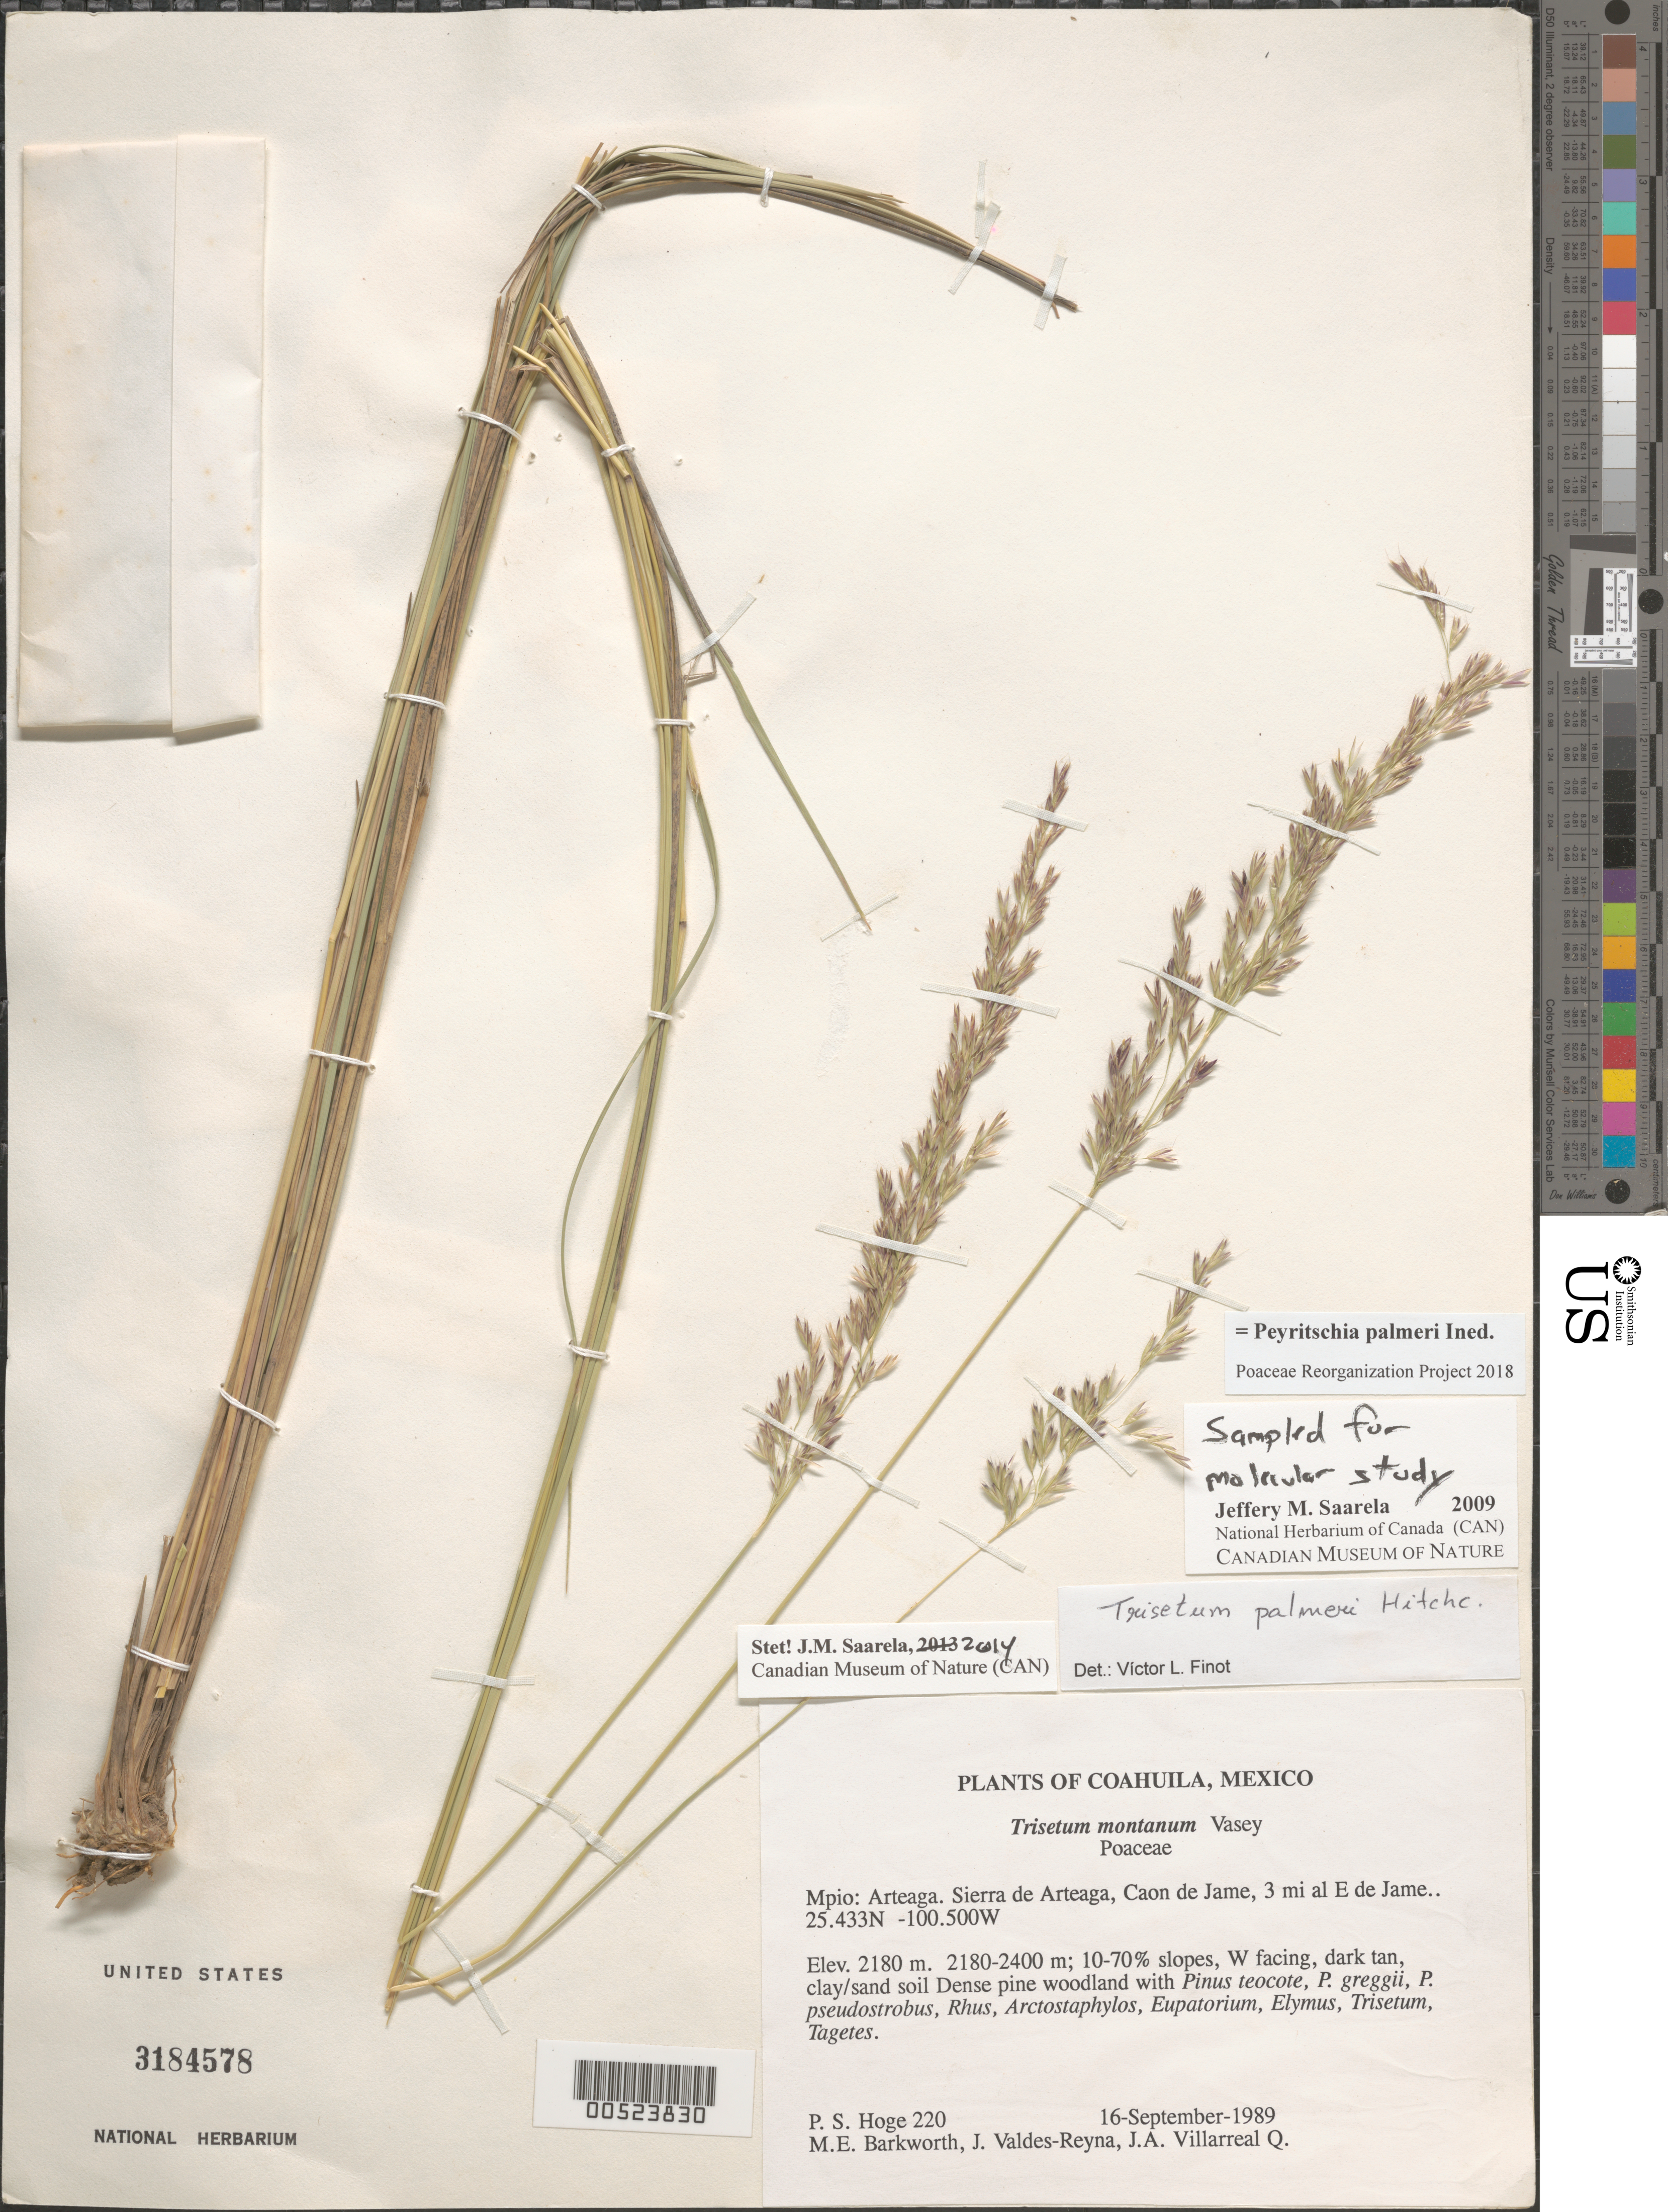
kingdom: Plantae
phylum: Tracheophyta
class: Liliopsida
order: Poales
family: Poaceae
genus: Peyritschia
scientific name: Peyritschia palmeri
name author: (Hitchc.) P.M. Peterson et al.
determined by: Poaceae Reorganization Project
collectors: P. S. Hoge, M. E. Barkworth & J. Valdés-Reyna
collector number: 220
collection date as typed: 16 Sep 1989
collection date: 1989-09-16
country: Mexico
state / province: Coahuila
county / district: Arteaga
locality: Sierra de Arteaga, Caon de Jame, 3 mi al E de Jame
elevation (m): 2180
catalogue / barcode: US 3184578